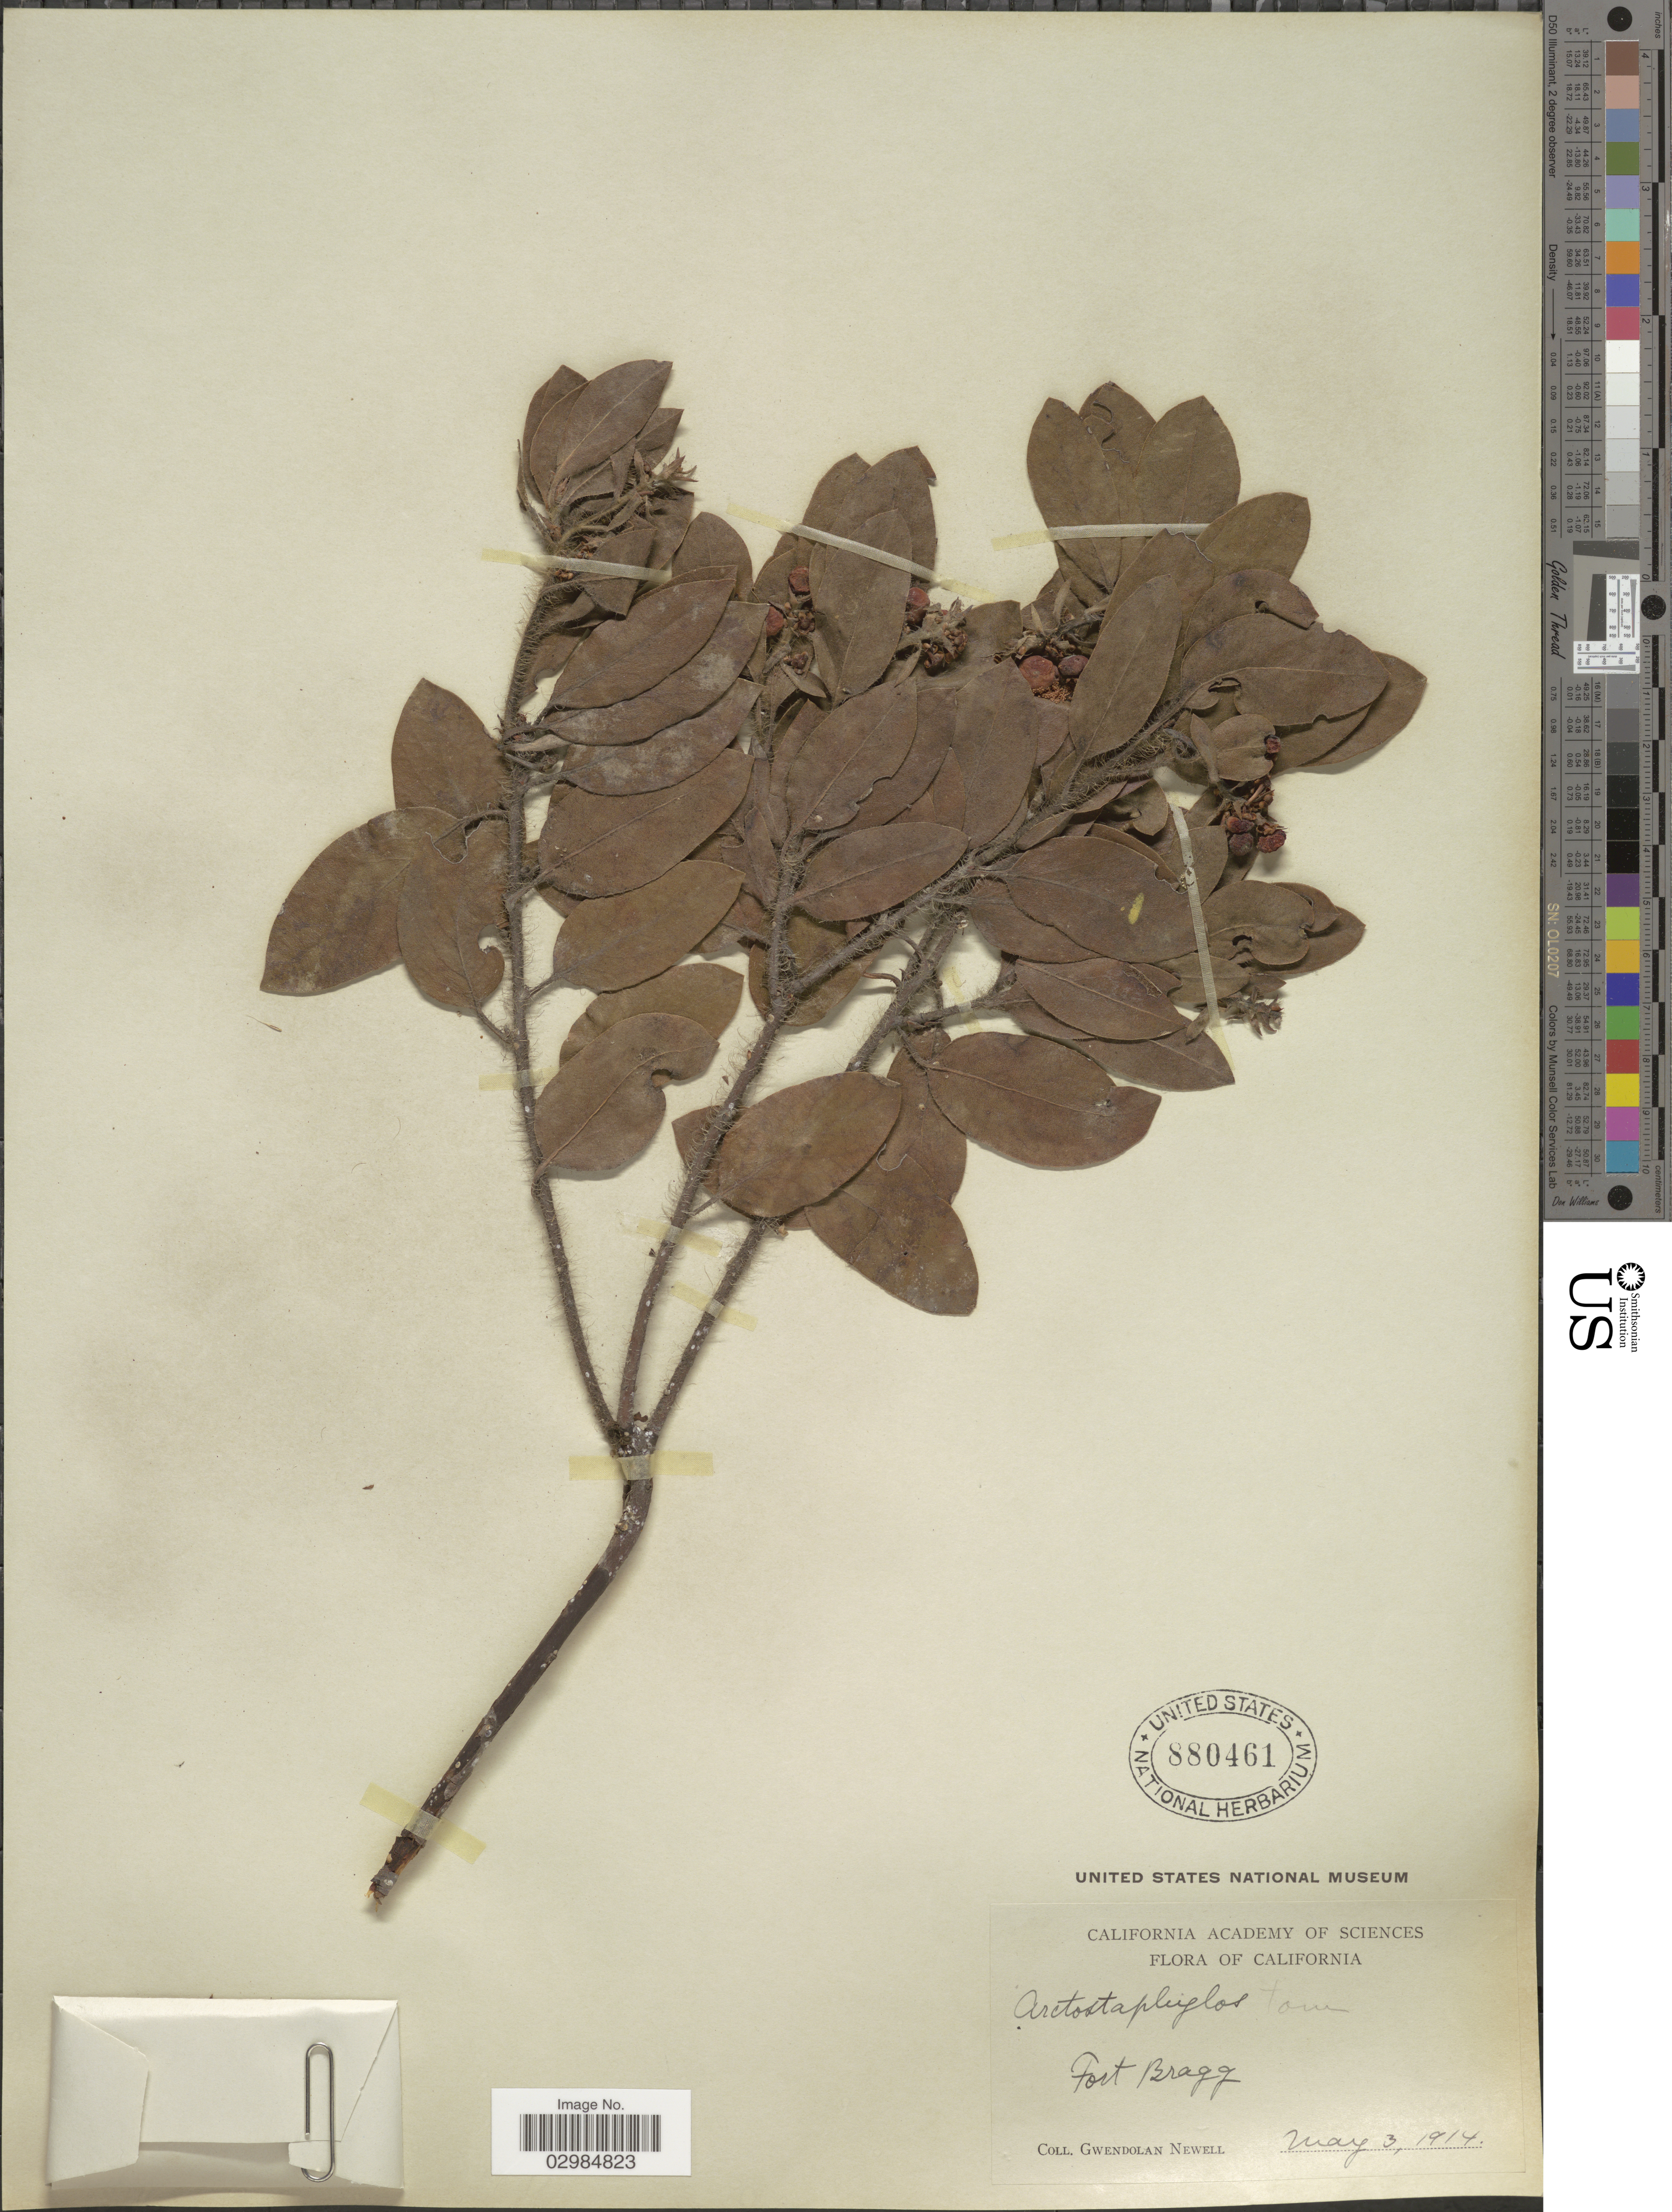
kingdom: Plantae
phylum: Tracheophyta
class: Magnoliopsida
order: Ericales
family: Ericaceae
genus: Arctostaphylos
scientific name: Arctostaphylos tomentosa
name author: (Pursh) Lindl.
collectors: G. Newell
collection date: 1914-05-03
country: United States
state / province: California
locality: Fort Bragg.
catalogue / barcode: US 880461